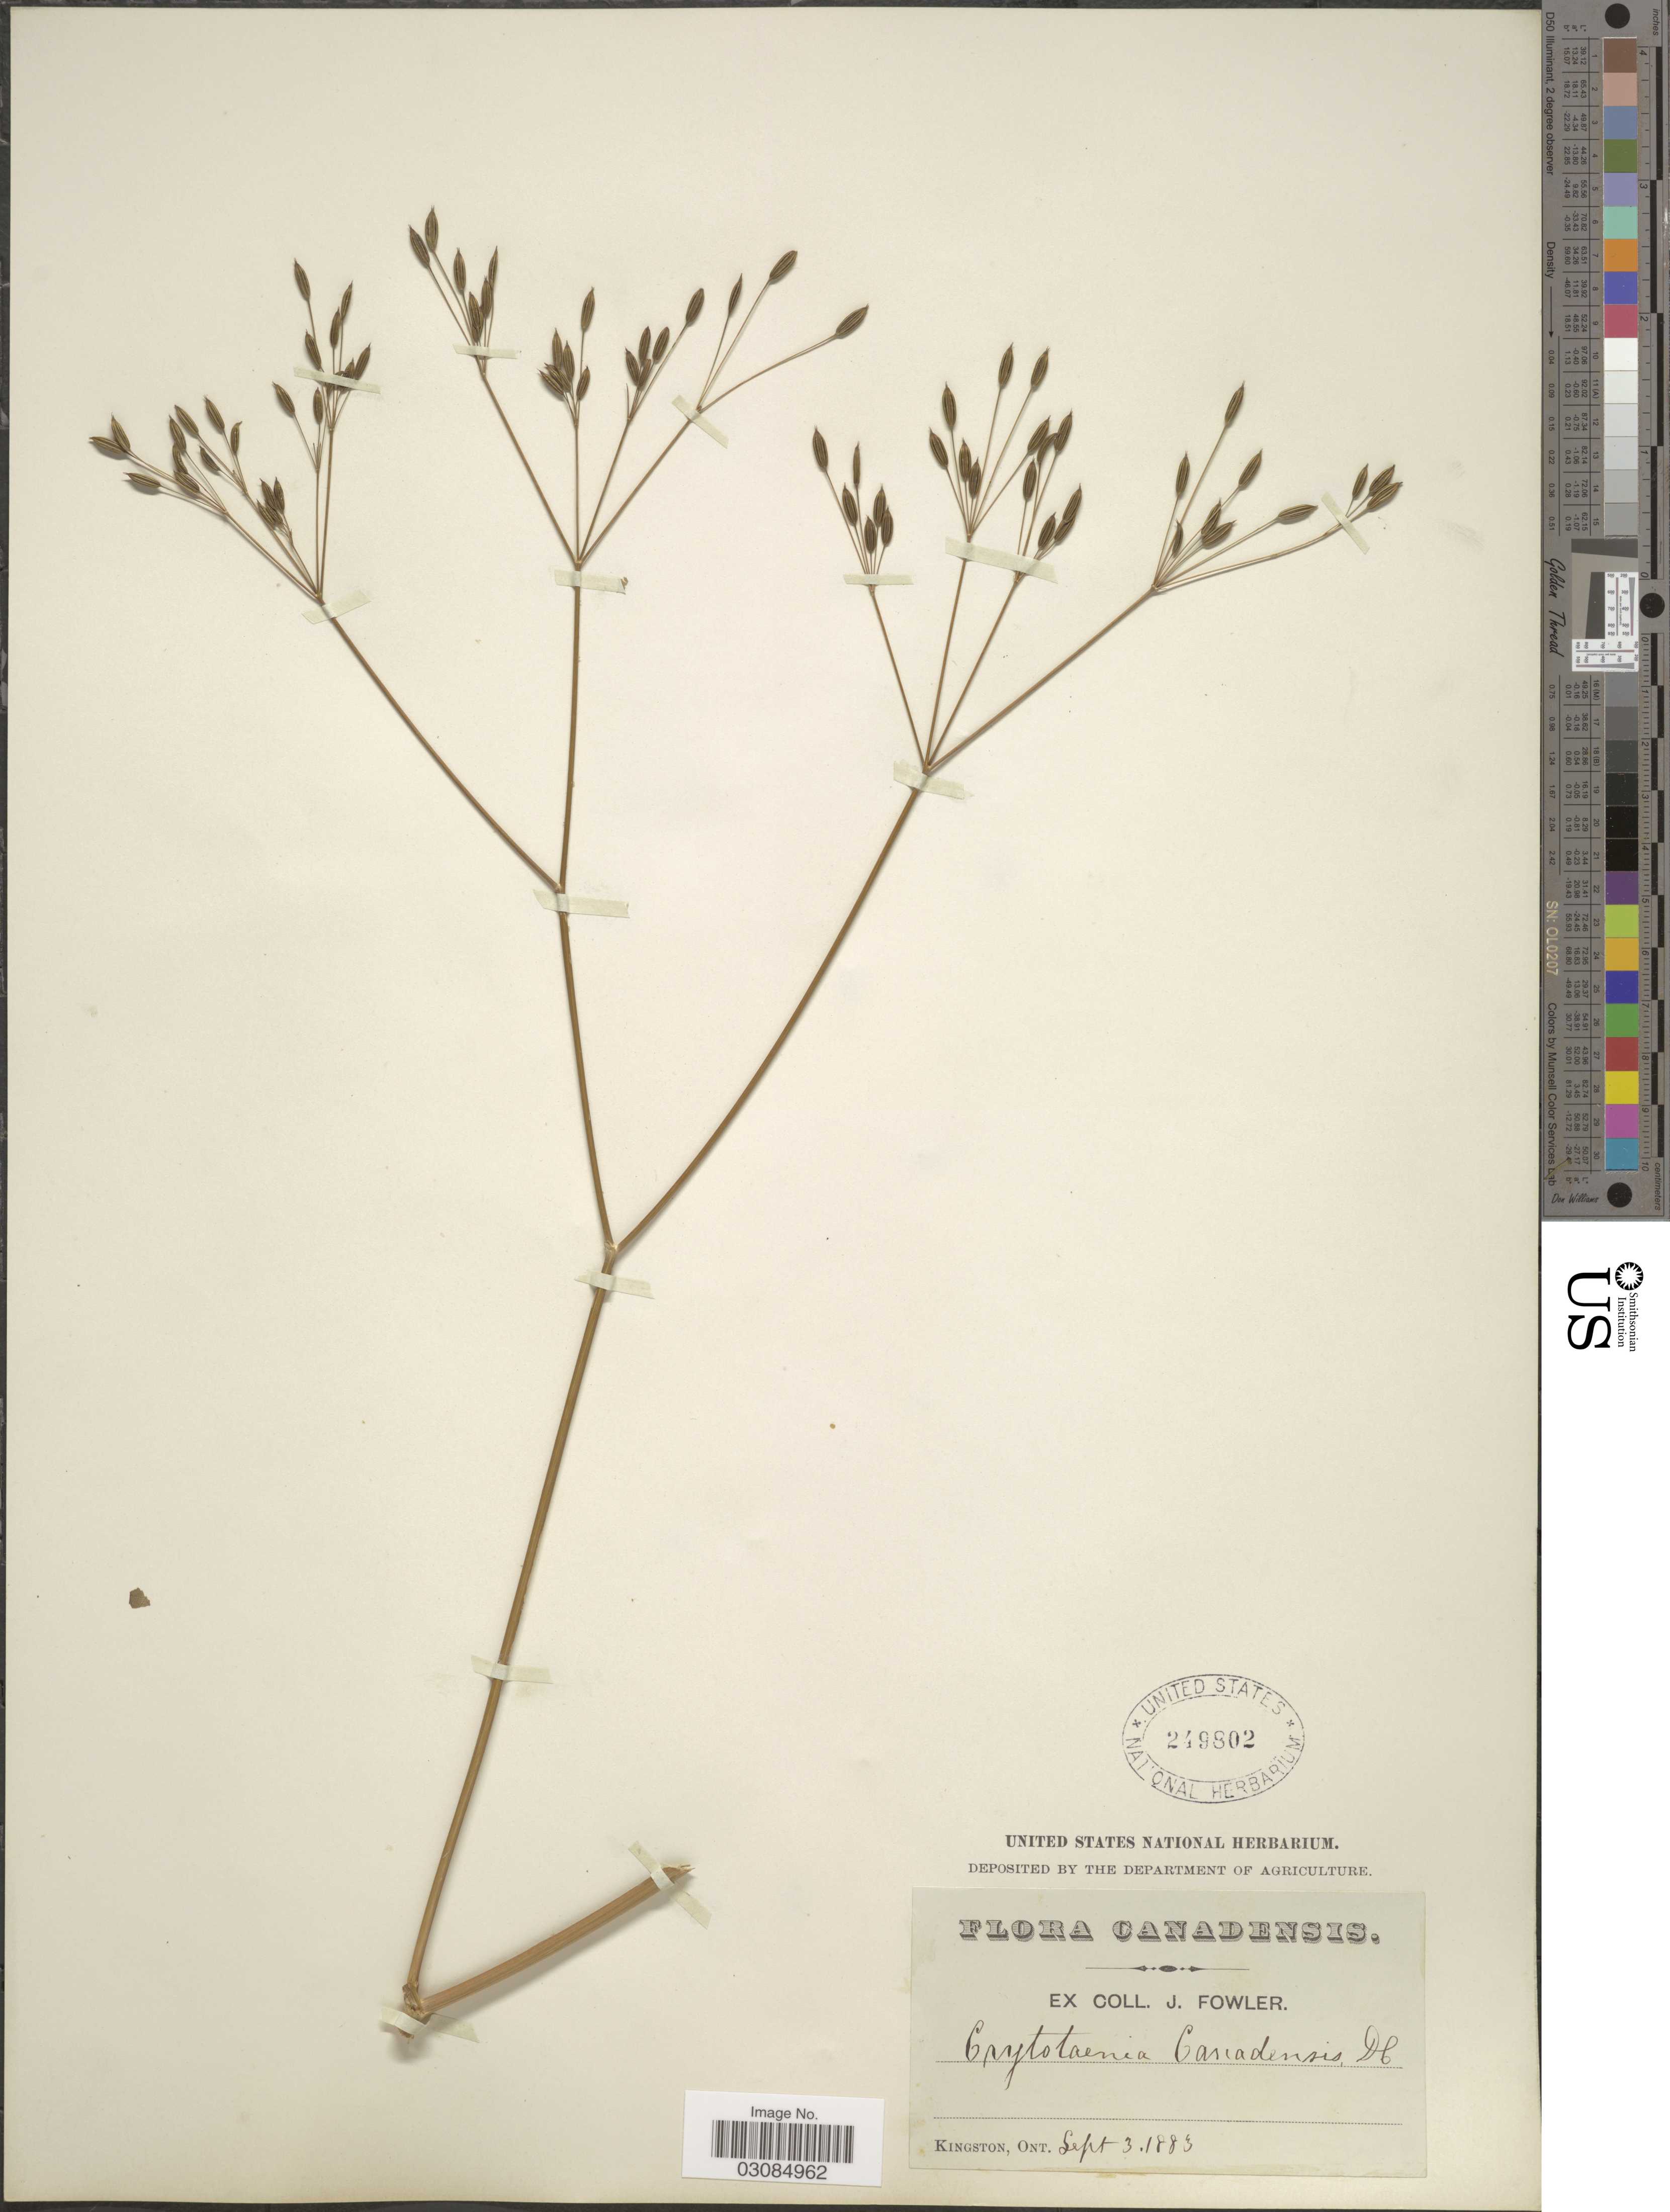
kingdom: Plantae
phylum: Tracheophyta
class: Magnoliopsida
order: Apiales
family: Apiaceae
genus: Cryptotaenia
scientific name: Cryptotaenia canadensis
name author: (L.) DC.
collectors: J. Fowler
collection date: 1883-09-03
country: Canada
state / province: Ontario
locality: Kingston.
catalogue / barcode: US 249802